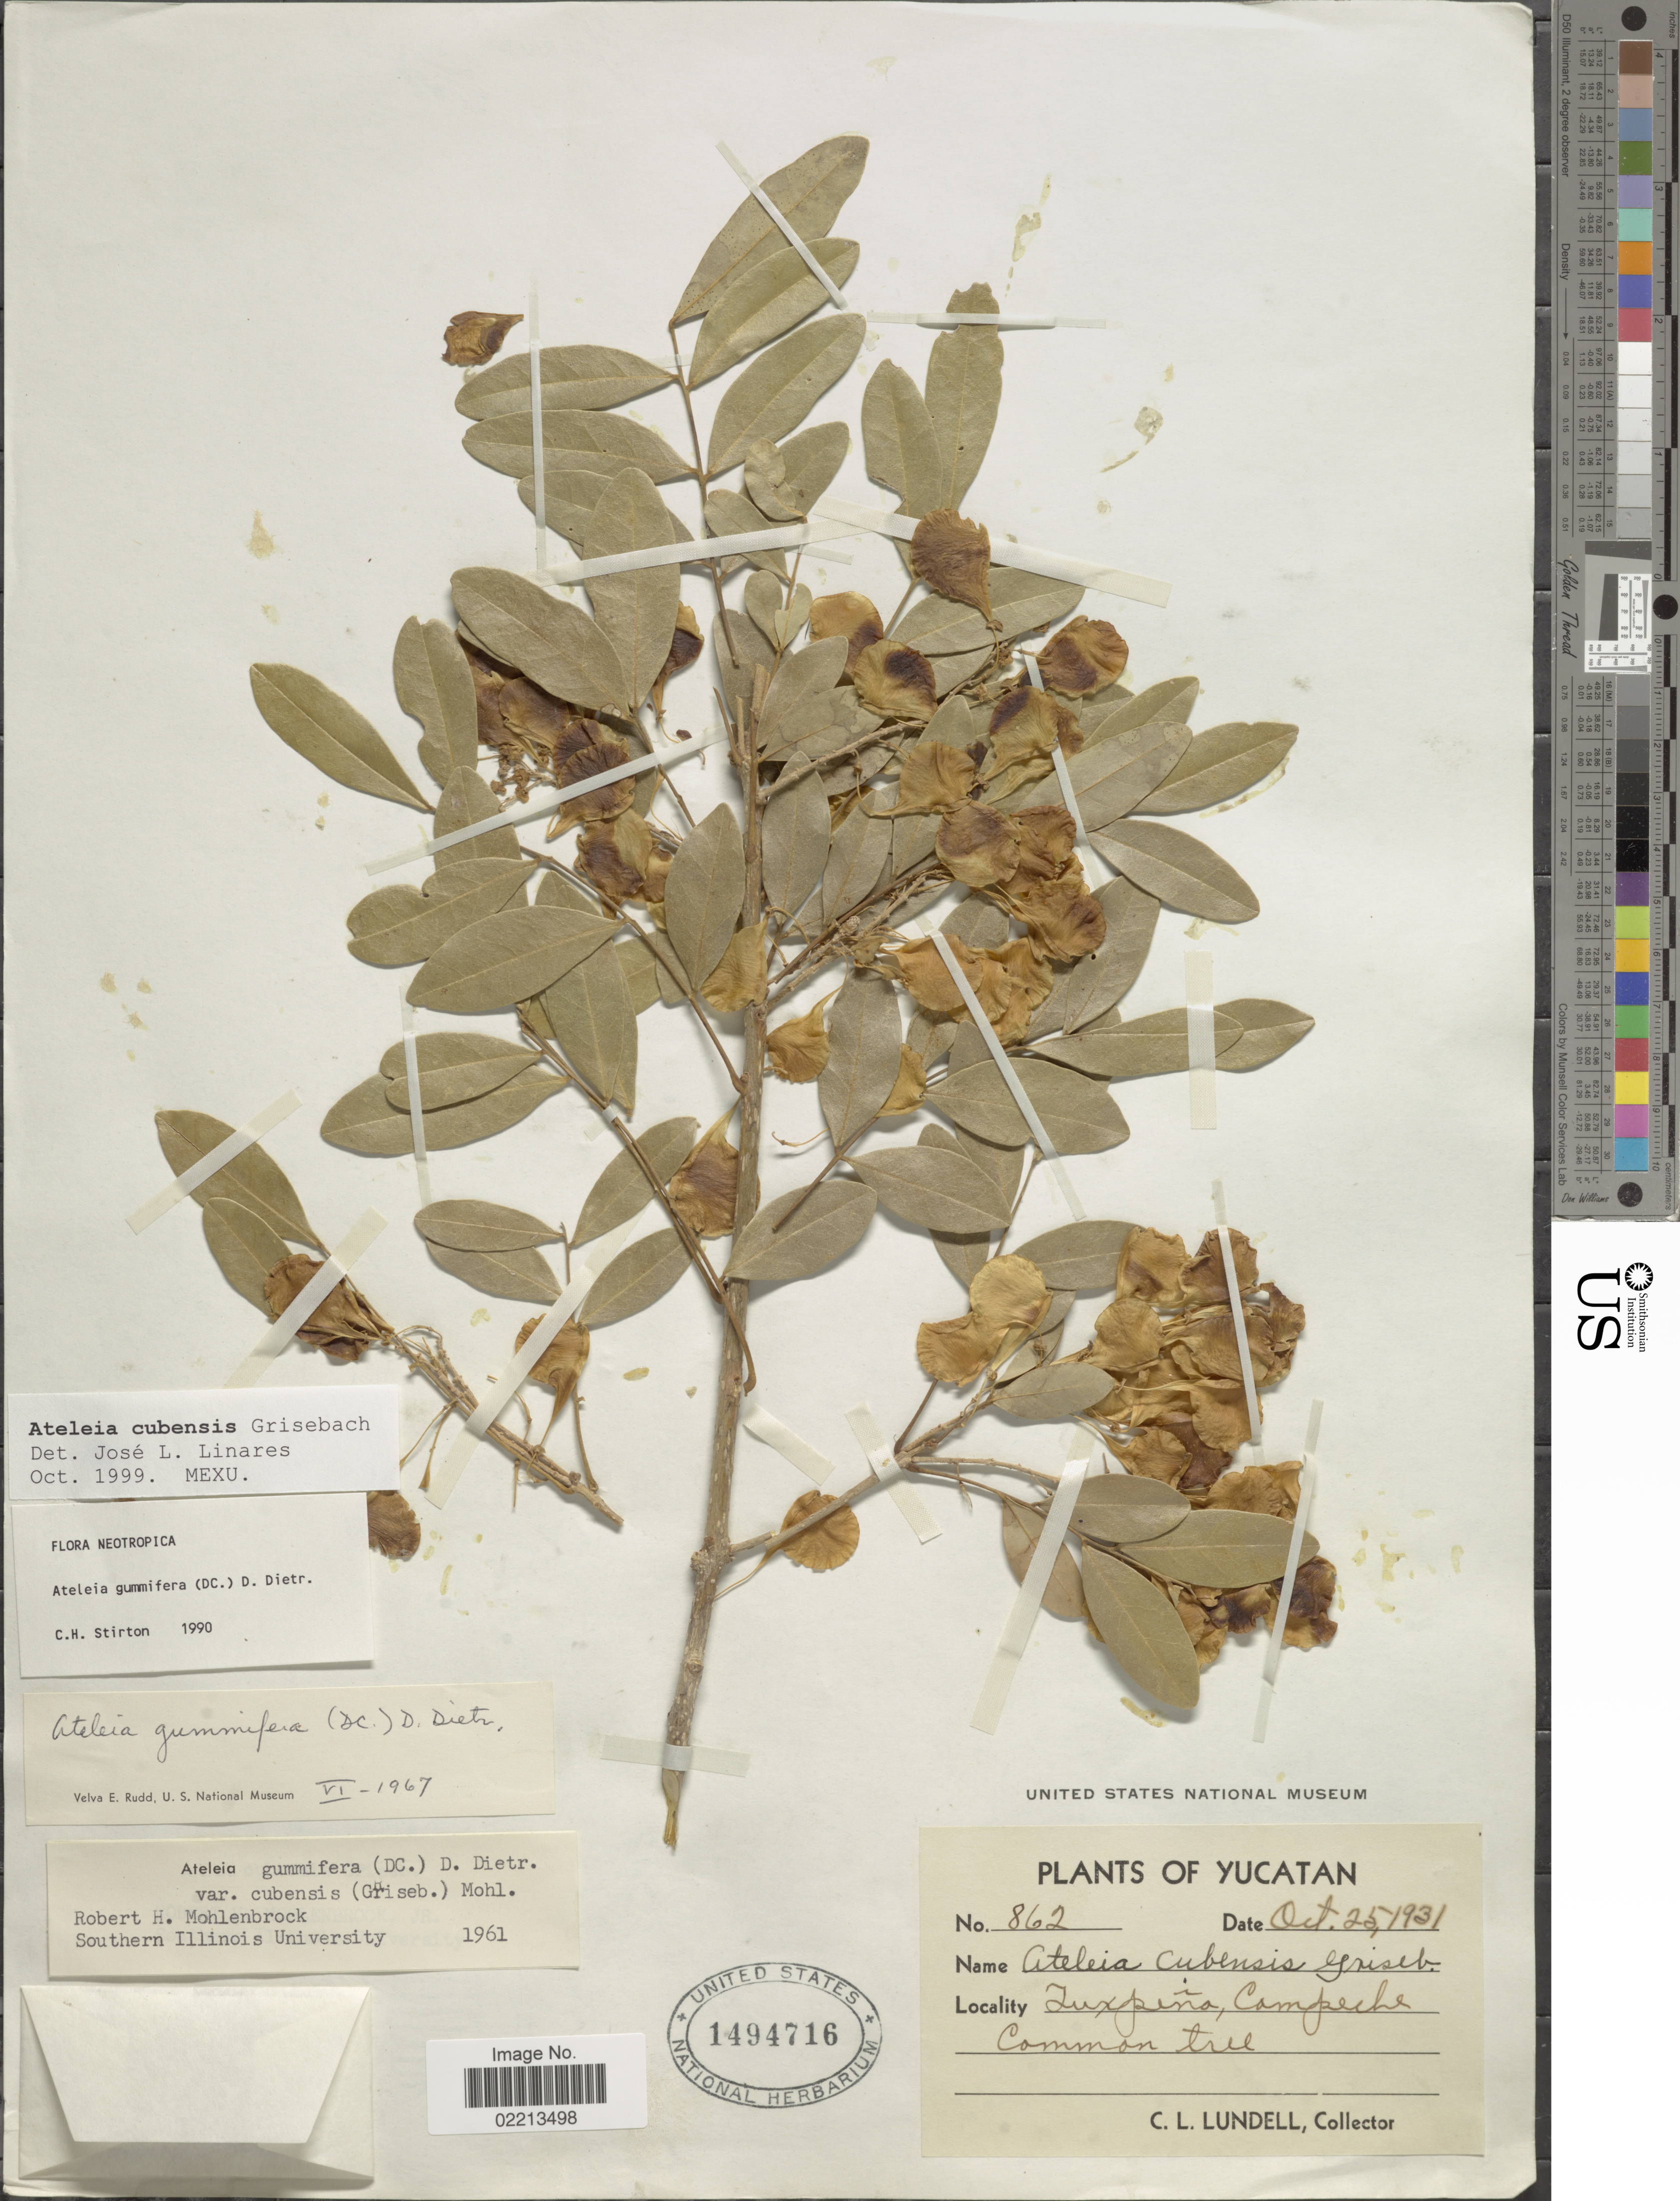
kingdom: Plantae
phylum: Tracheophyta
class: Magnoliopsida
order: Fabales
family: Fabaceae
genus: Ateleia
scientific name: Ateleia gummifera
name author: (Bertero ex DC.) D. Dietr.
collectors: C. L. Lundell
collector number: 862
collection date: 1931-10-25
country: Mexico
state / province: Yucatán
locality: Tuxpena, Campeche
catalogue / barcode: US 1494716